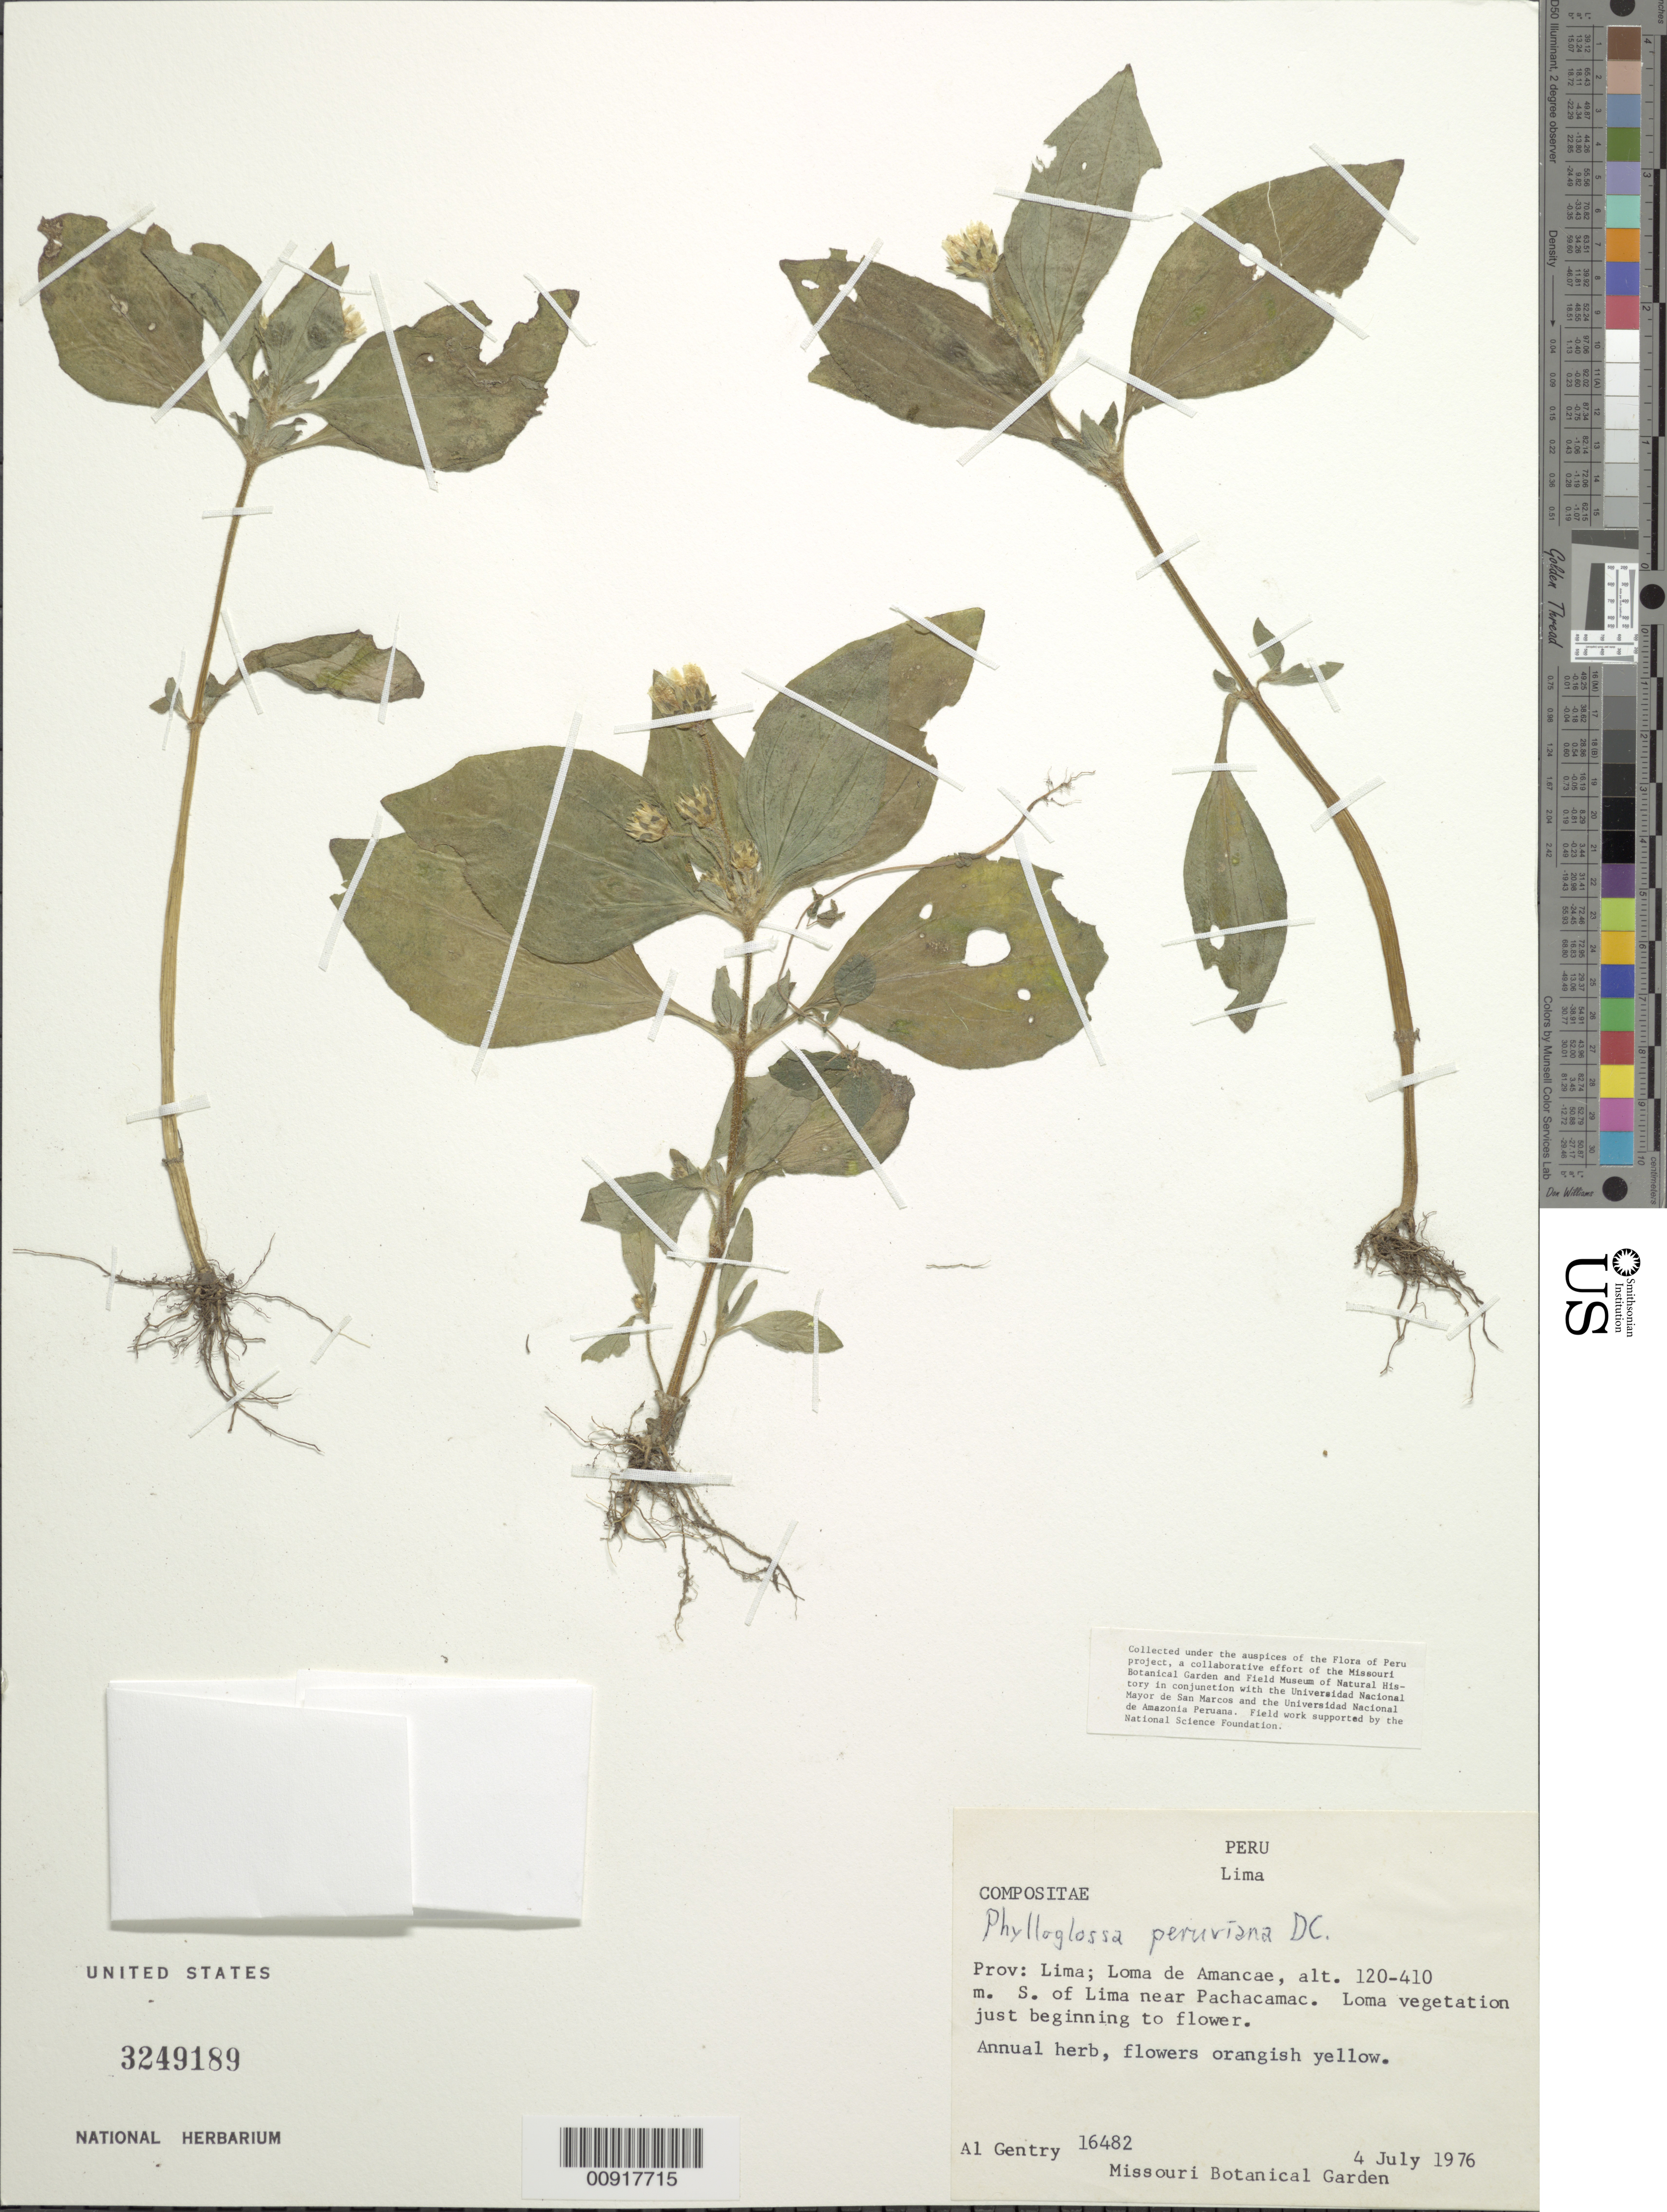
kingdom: Plantae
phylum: Tracheophyta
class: Magnoliopsida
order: Asterales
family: Asteraceae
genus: Philoglossa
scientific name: Philoglossa peruviana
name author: DC.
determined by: Robinson, Harold E., (US)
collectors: A. H. Gentry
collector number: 16482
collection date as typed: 4 July 1976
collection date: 1976-07-04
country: Peru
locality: Prov. Lima, Loma de Amancae, S of Lima near Pachacamac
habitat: Loma vegetation just beginning to flower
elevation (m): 120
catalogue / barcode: US 3249189